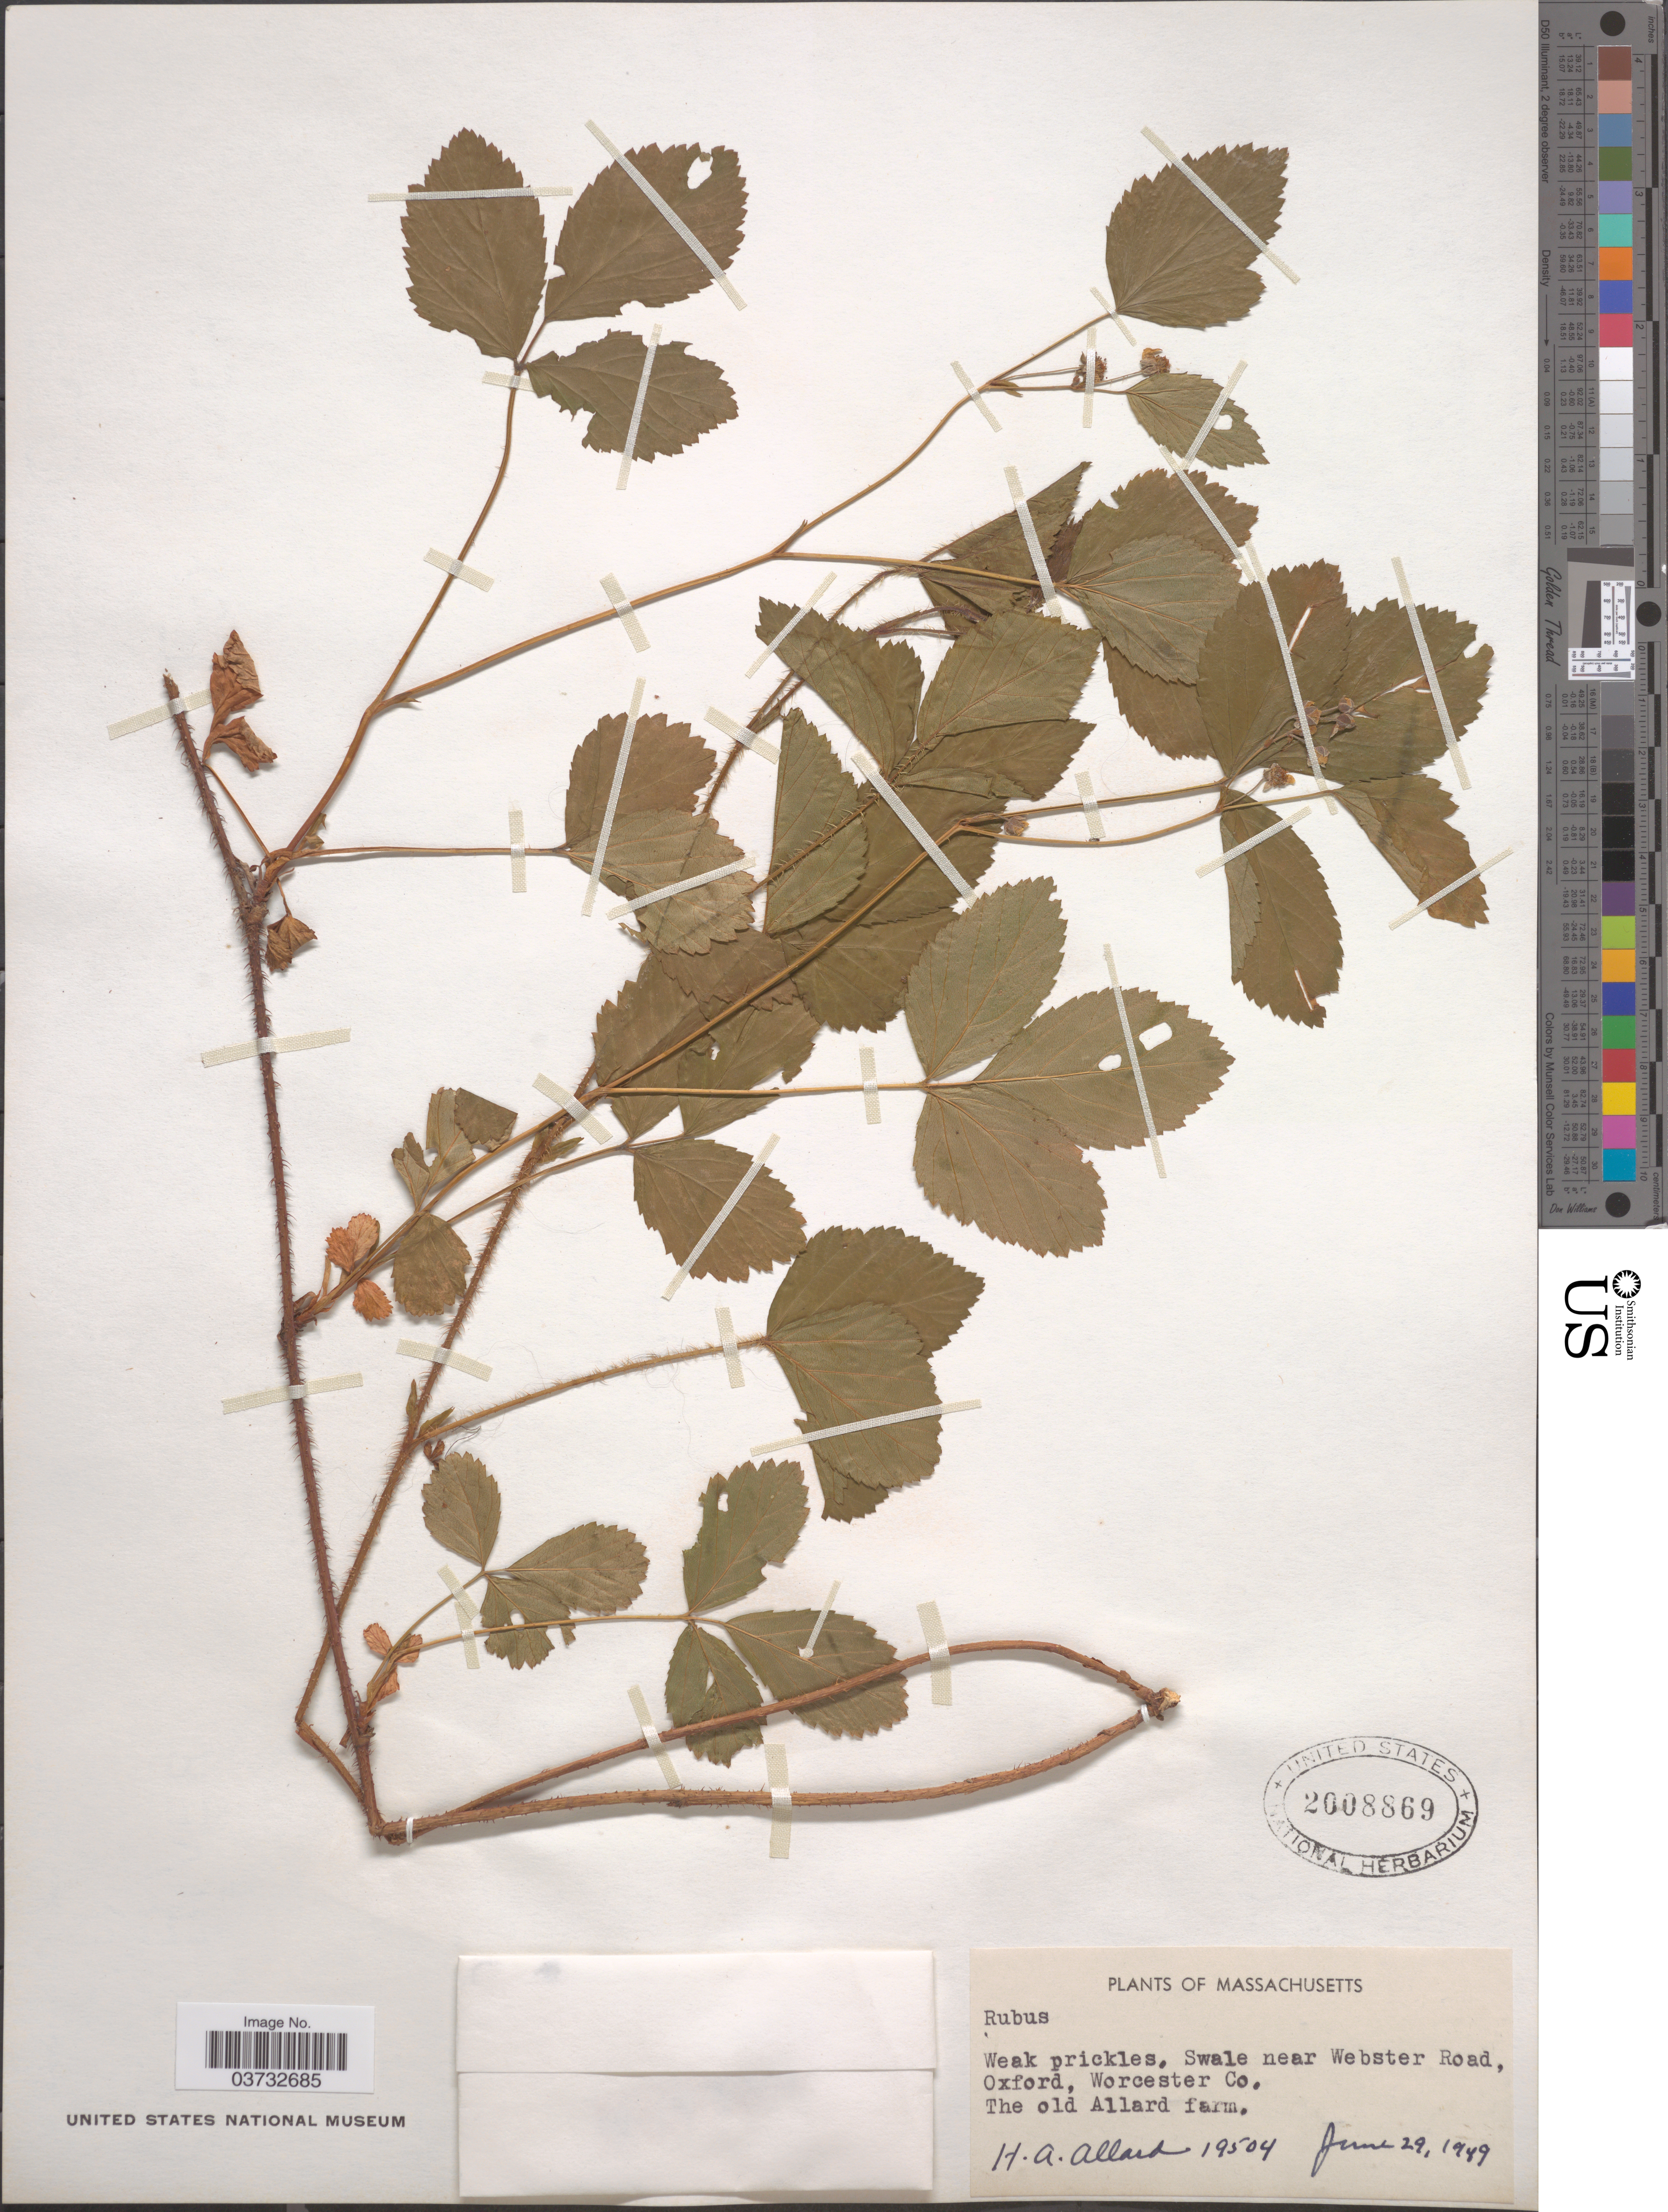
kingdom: Plantae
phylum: Tracheophyta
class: Magnoliopsida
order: Rosales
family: Rosaceae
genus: Rubus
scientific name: Rubus sp.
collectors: H. A. Allard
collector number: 19504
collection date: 1949-06-29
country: United States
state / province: Massachusetts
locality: Weak prickles, Swale near Webster Road, Oxford, Worcester Co. The Old Allard farm.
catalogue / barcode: US 2008869